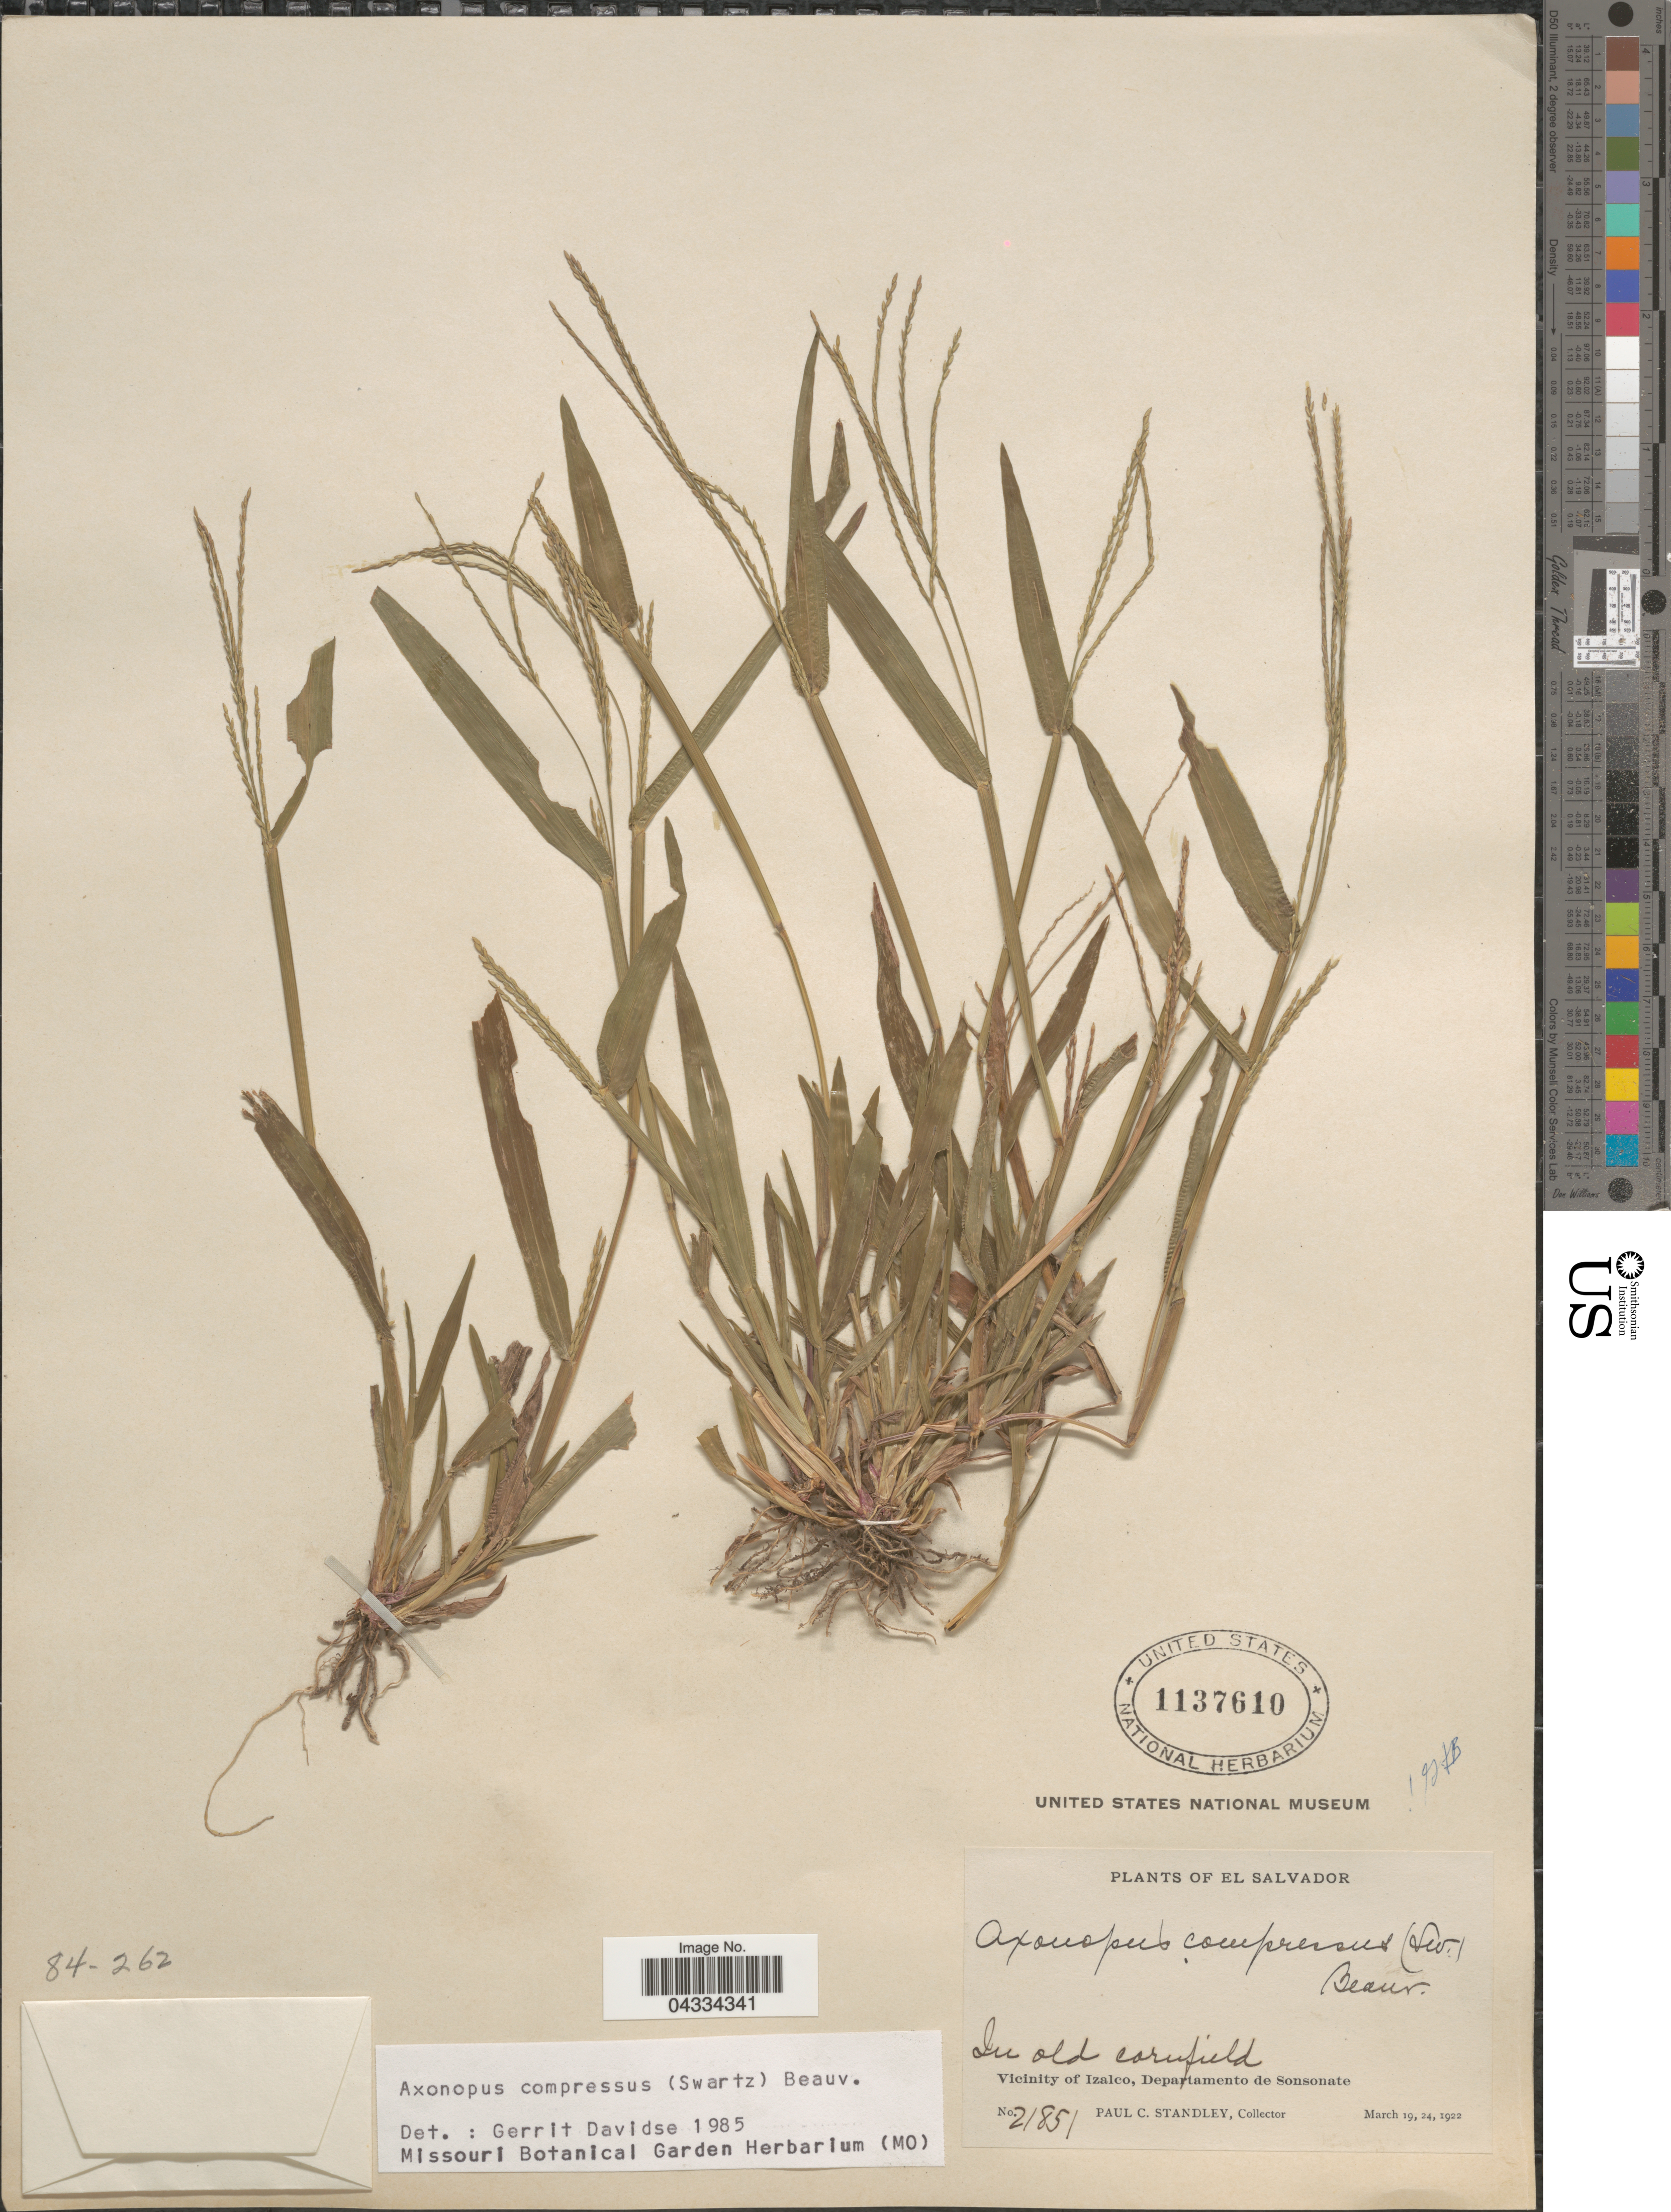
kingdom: Plantae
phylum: Tracheophyta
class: Liliopsida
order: Poales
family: Poaceae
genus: Axonopus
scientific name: Axonopus compressus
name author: (Sw.) P. Beauv.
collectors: P. C. Standley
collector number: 21851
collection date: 1922-03-19/1922-03-24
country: El Salvador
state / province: Sonsonate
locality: Vicinity of Izalco, Departamento de Sonsonate.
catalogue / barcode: US 1137610